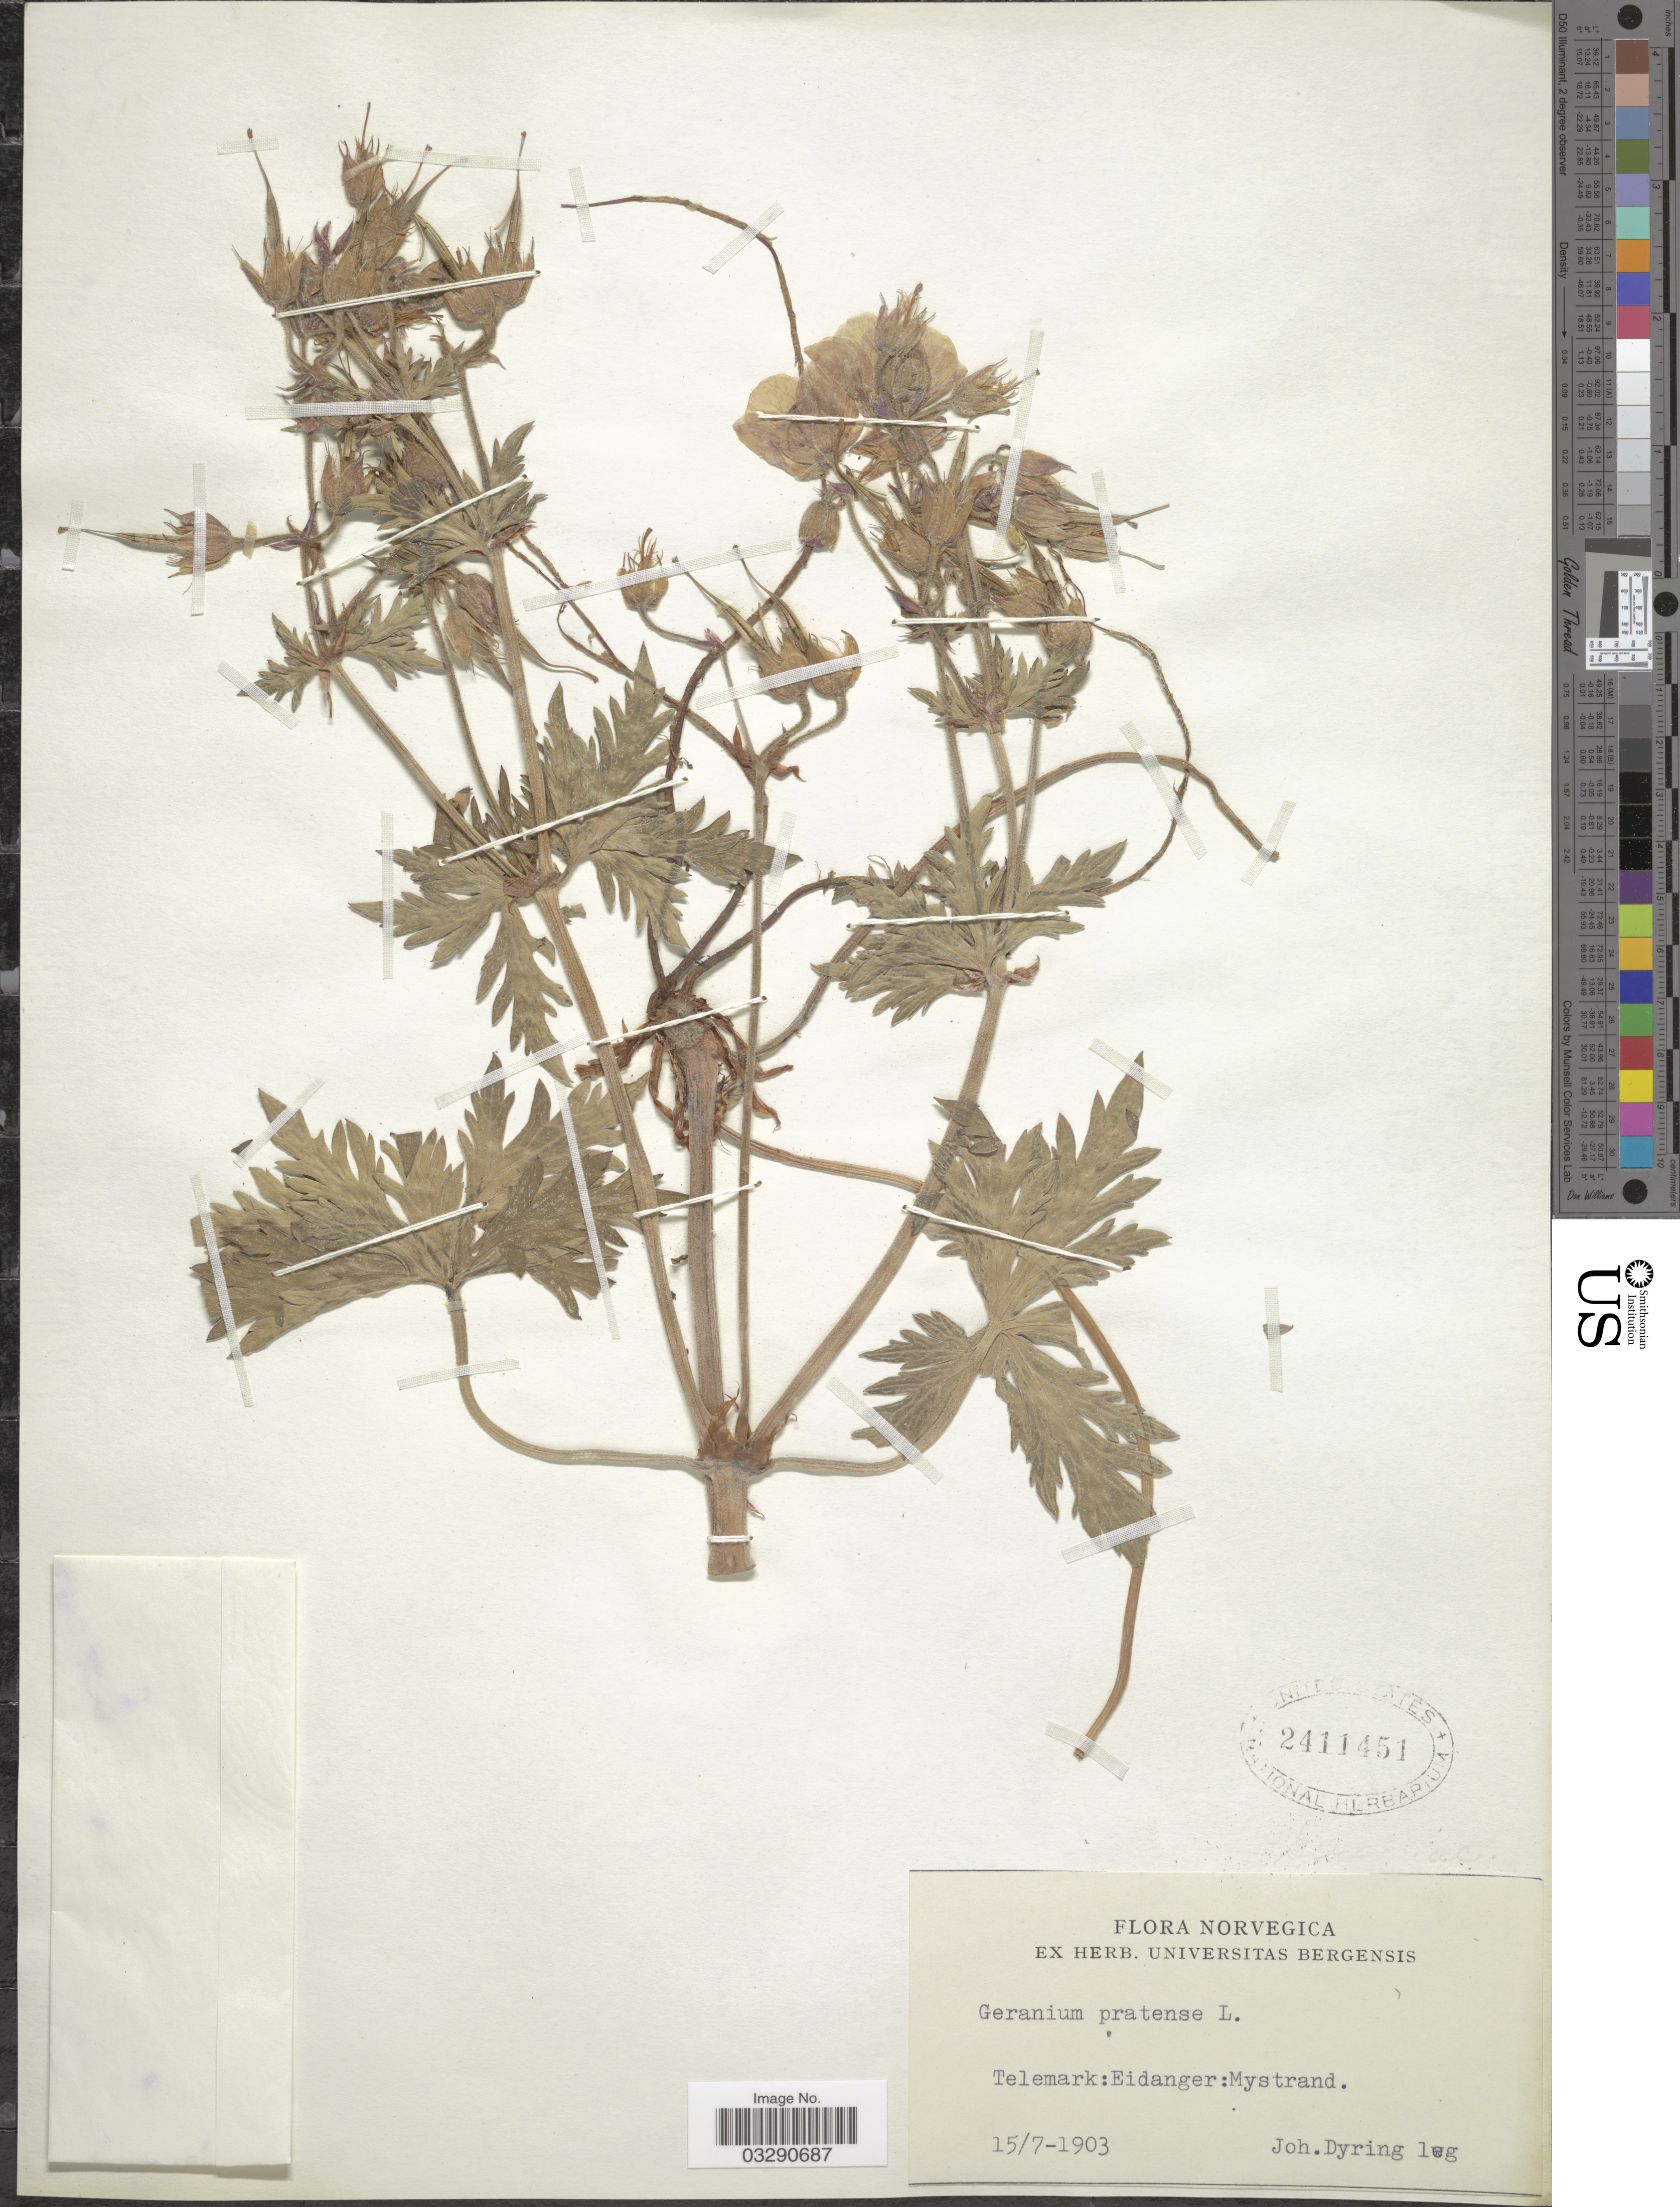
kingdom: Plantae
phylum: Tracheophyta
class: Magnoliopsida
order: Geraniales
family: Geraniaceae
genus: Geranium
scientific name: Geranium pratense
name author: L.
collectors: J. Dyring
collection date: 1903-07-15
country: Norway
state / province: Telemark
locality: Norvegica. Eidanger: Mystrand.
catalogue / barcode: US 2411451